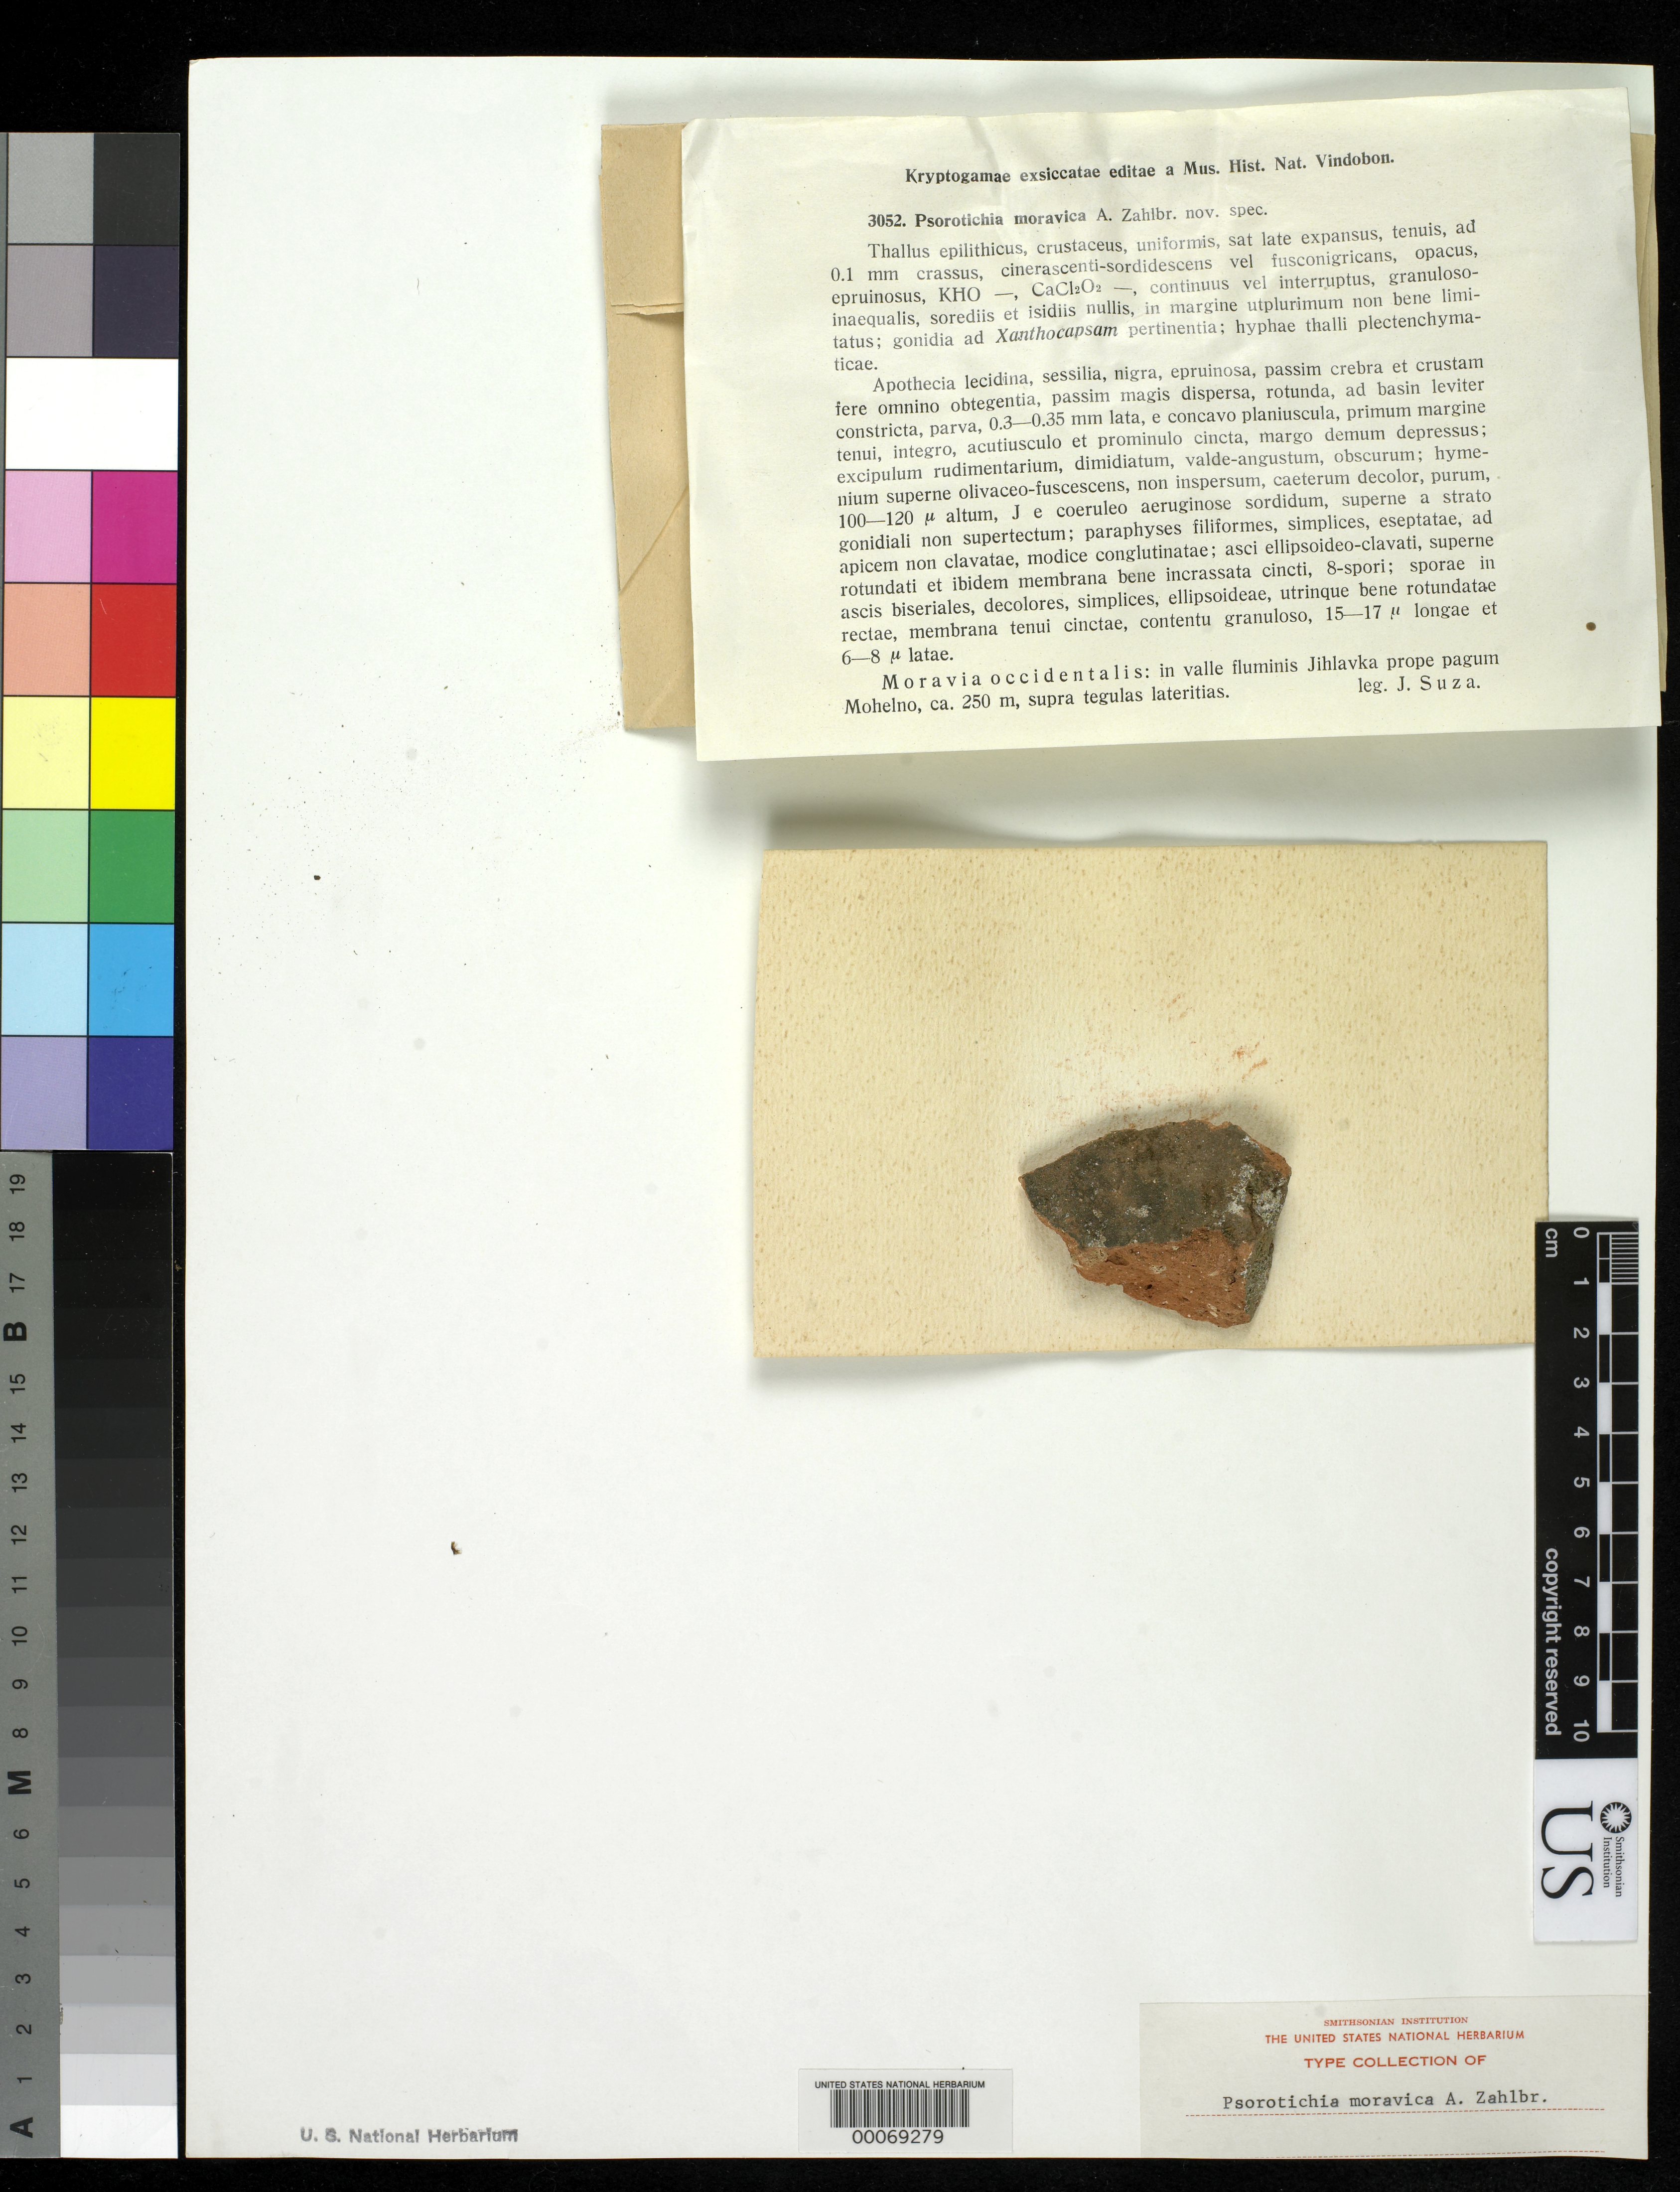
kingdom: Fungi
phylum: Ascomycota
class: Lichinomycetes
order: Lichinales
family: Lichinaceae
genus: Psorotichia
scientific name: Psorotichia moravica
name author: Zahlbr.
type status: Isotype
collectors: J. Suza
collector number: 3052 (Krypt. Exs.)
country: Czechia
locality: Moravia Jihlavka prope pagum Mohelno. [Moravia Jihlavka near village of Mohelno?].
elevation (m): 250